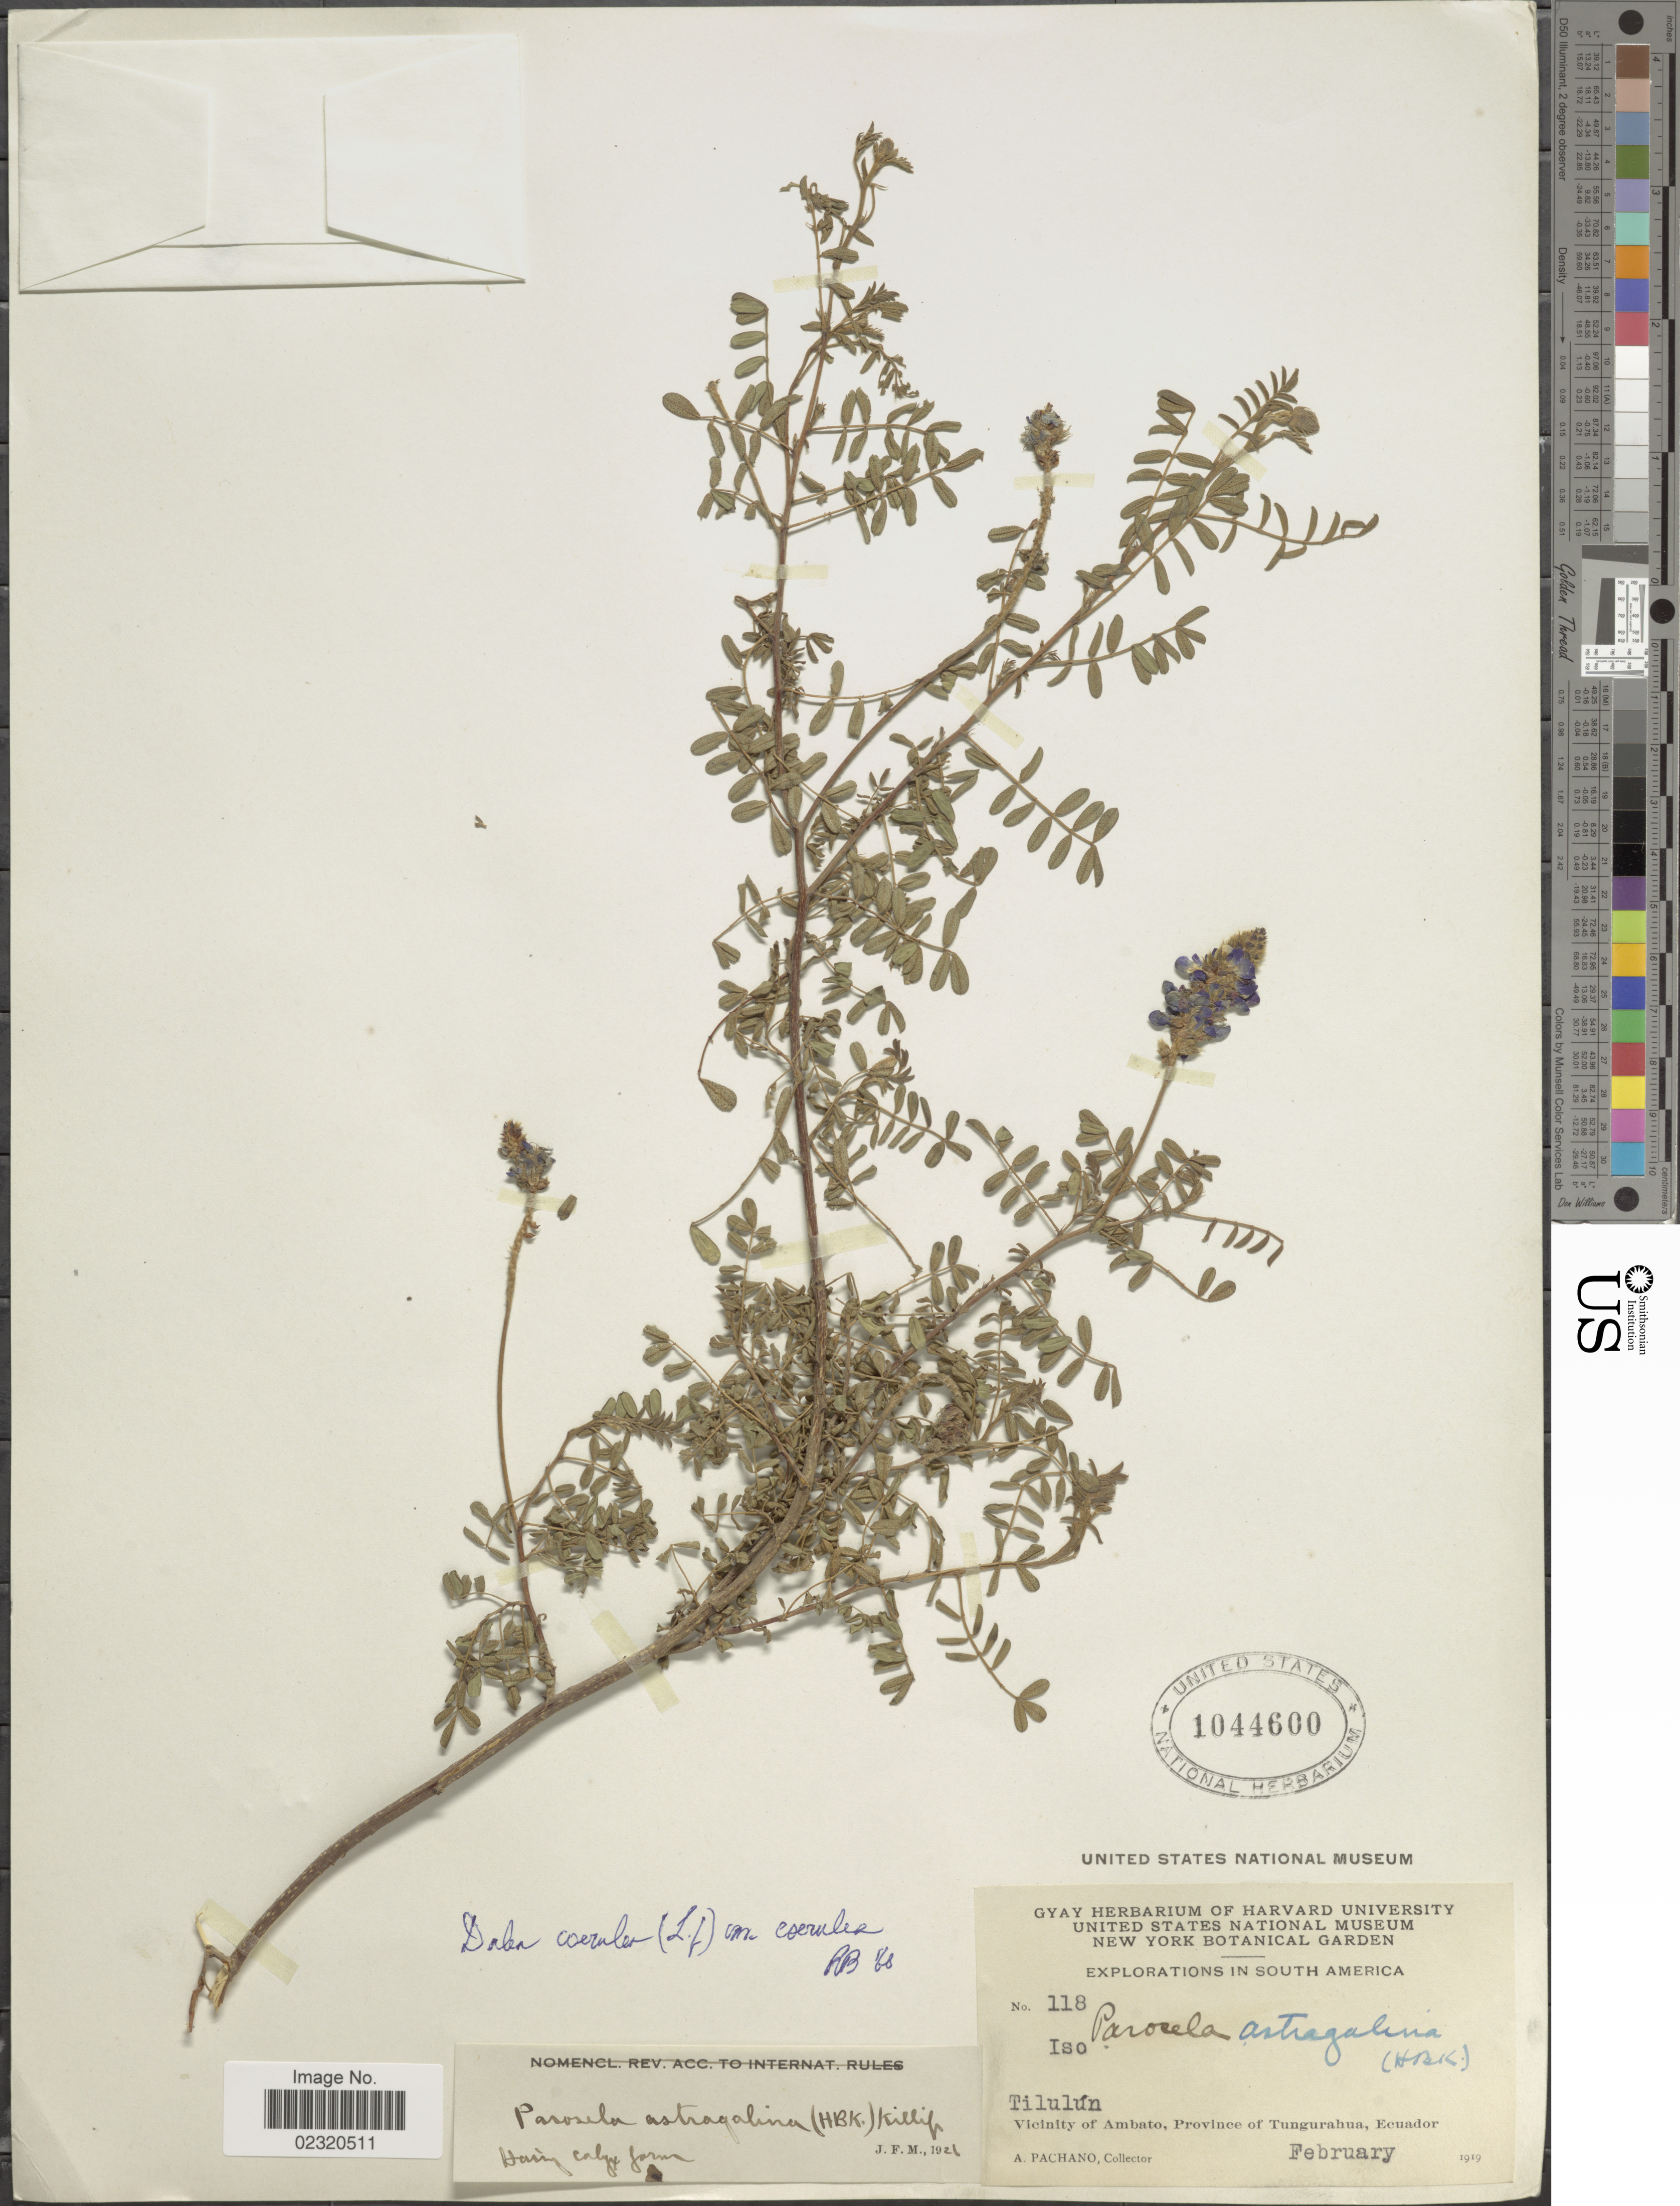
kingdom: Plantae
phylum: Tracheophyta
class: Magnoliopsida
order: Fabales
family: Fabaceae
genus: Dalea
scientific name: Dalea coerulea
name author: (L. f.) Schinz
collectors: A. Pachano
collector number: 118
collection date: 1919-02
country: Ecuador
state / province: Tungurahua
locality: Tilulun, Vicinity of Ambato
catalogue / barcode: US 1044600